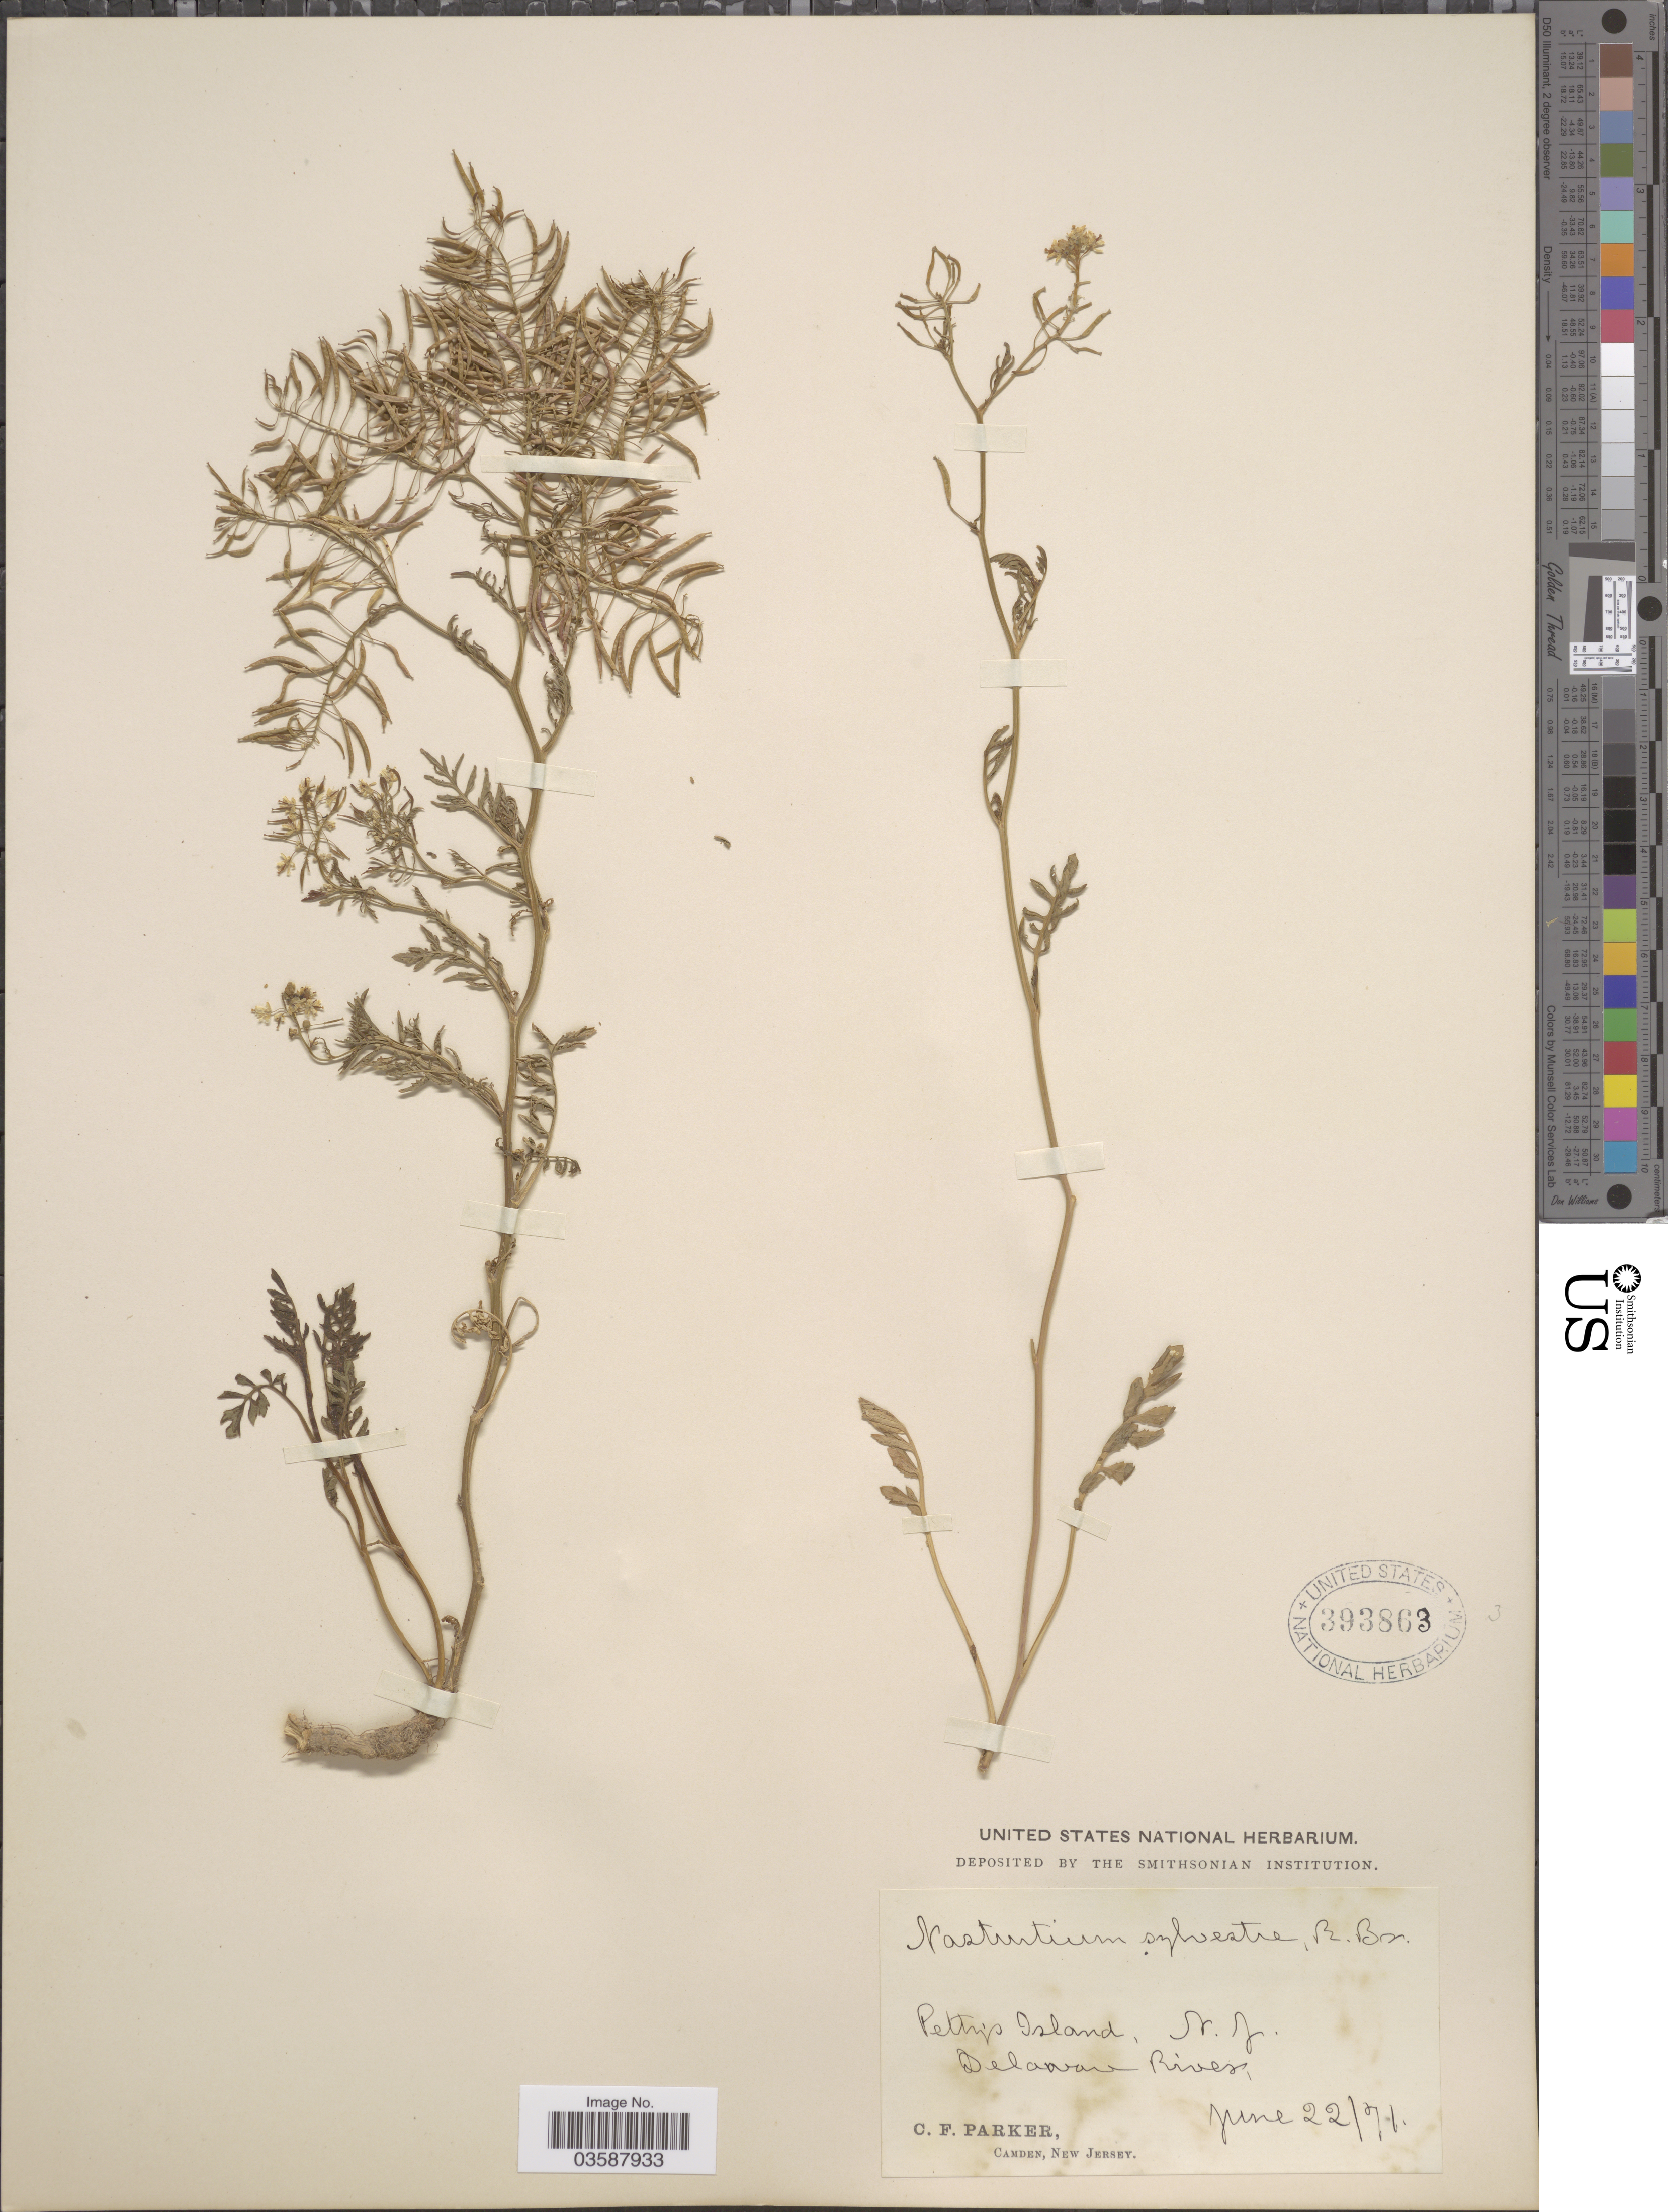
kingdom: Plantae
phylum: Tracheophyta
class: Magnoliopsida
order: Brassicales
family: Brassicaceae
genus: Rorippa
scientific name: Rorippa sylvestris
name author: (L.) Besser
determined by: Strong, M. T., (US), Smithsonian Institution - National Museum of Natural History (UNITED STATES)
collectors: C. F. Parker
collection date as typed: Transcribed d/m/y: 22/6/71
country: United States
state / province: New Jersey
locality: Petty's Island, Delaware River.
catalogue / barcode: US 393863